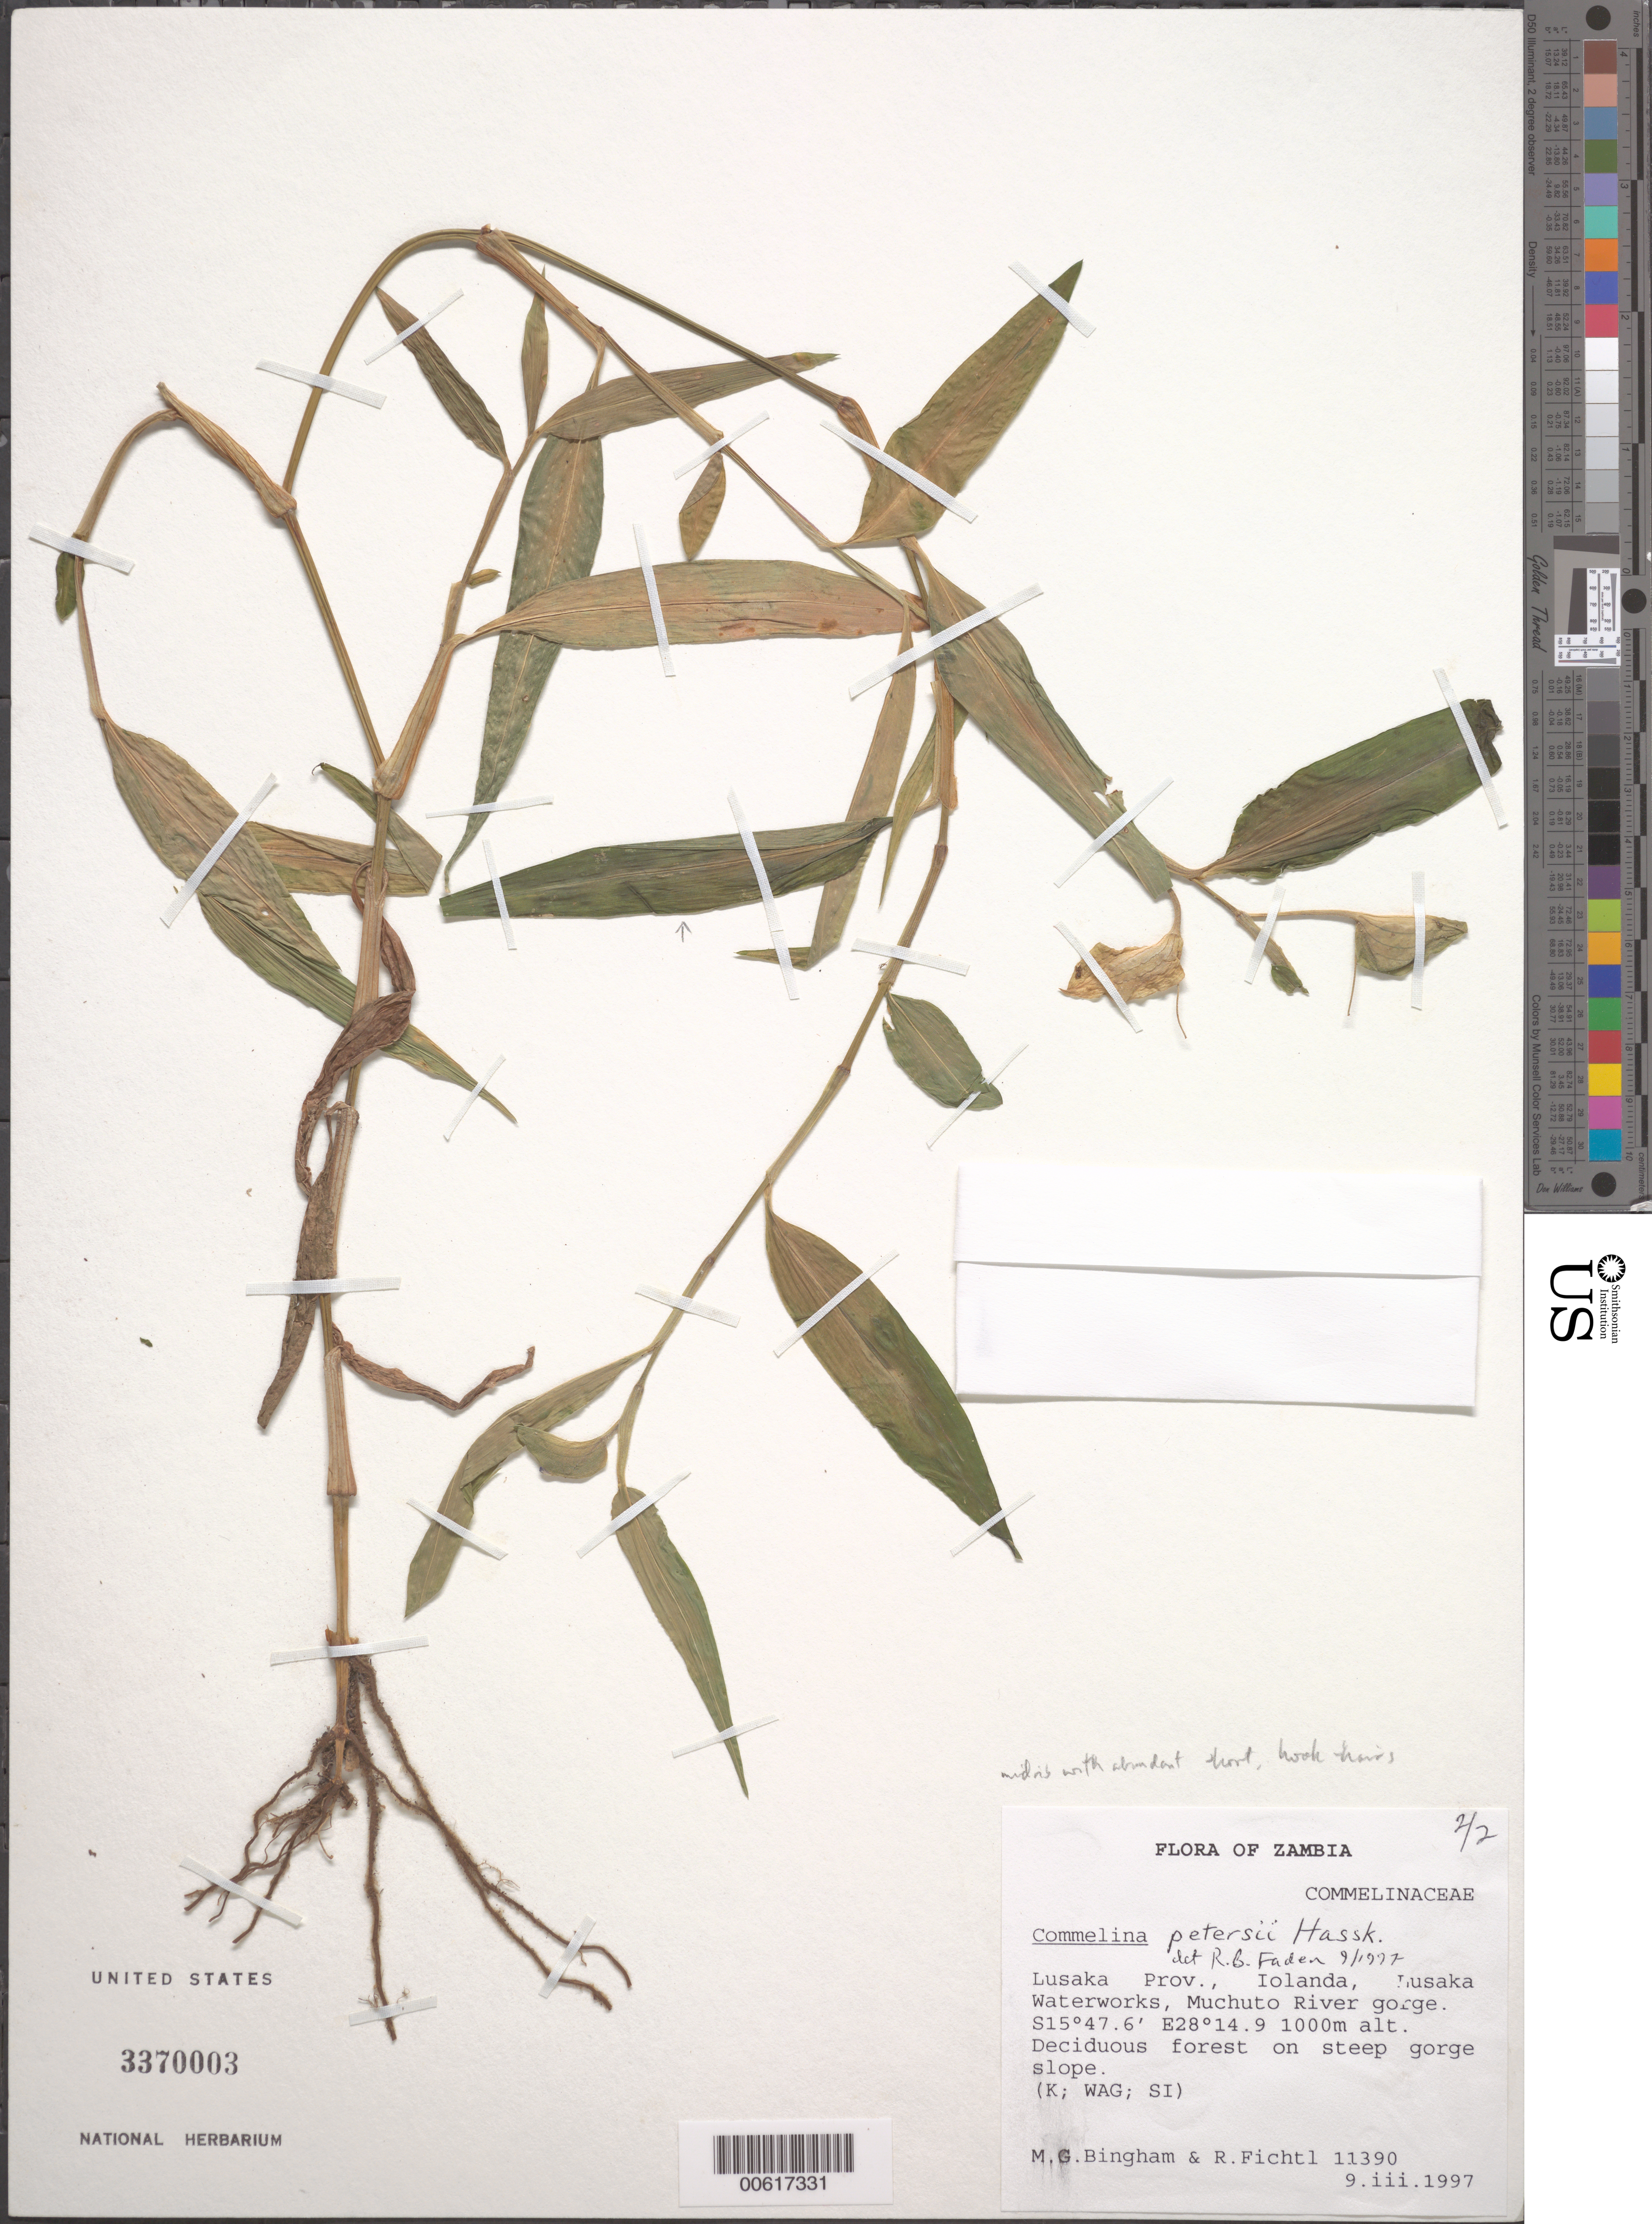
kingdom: Plantae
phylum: Tracheophyta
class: Liliopsida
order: Commelinales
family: Commelinaceae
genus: Commelina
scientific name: Commelina petersii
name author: Hassk.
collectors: M. Bingham & R. Fichtl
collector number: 11390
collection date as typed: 09 Mar 1997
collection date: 1997-03-09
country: Zambia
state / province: Lusaka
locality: Iolanda, lusaka waterworks, muchuto river gorge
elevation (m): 1000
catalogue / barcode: US 3370003